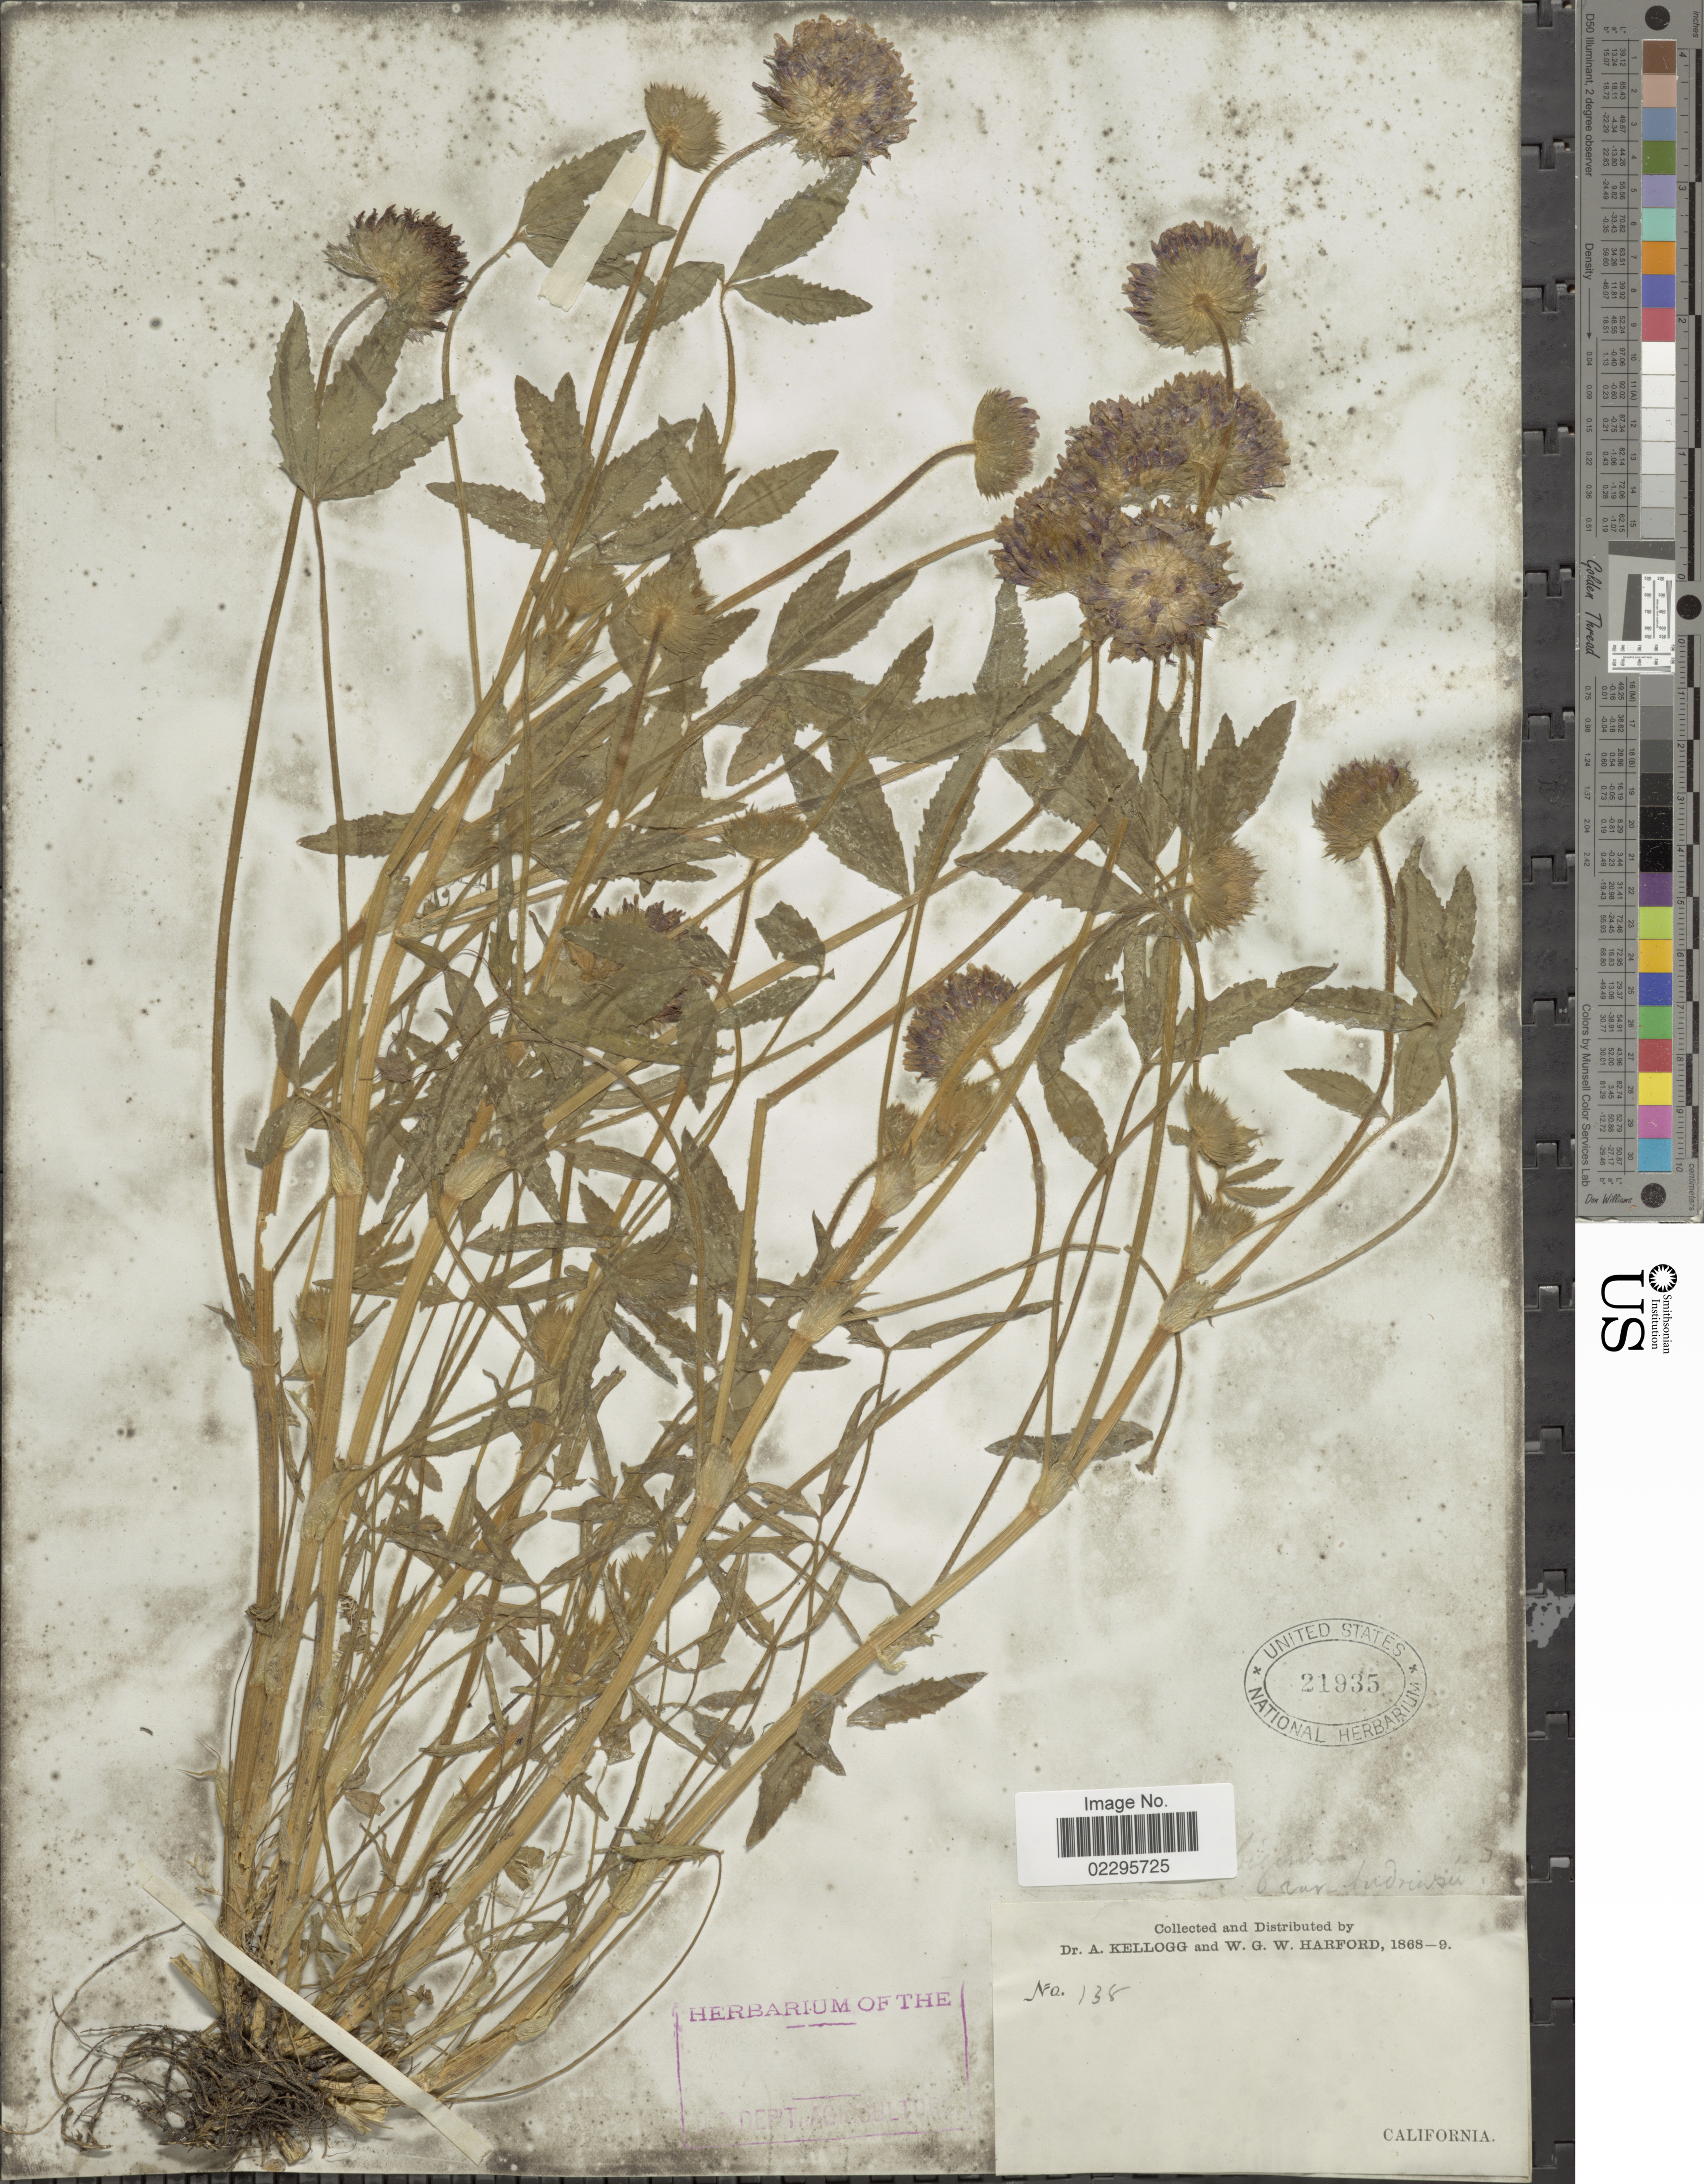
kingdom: Plantae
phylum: Tracheophyta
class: Magnoliopsida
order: Fabales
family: Fabaceae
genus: Trifolium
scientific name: Trifolium barbigerum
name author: Torr.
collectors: A. Kellogg & W. G. W. Harford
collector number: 138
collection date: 1868/1869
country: United States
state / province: California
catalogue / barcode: US 21935